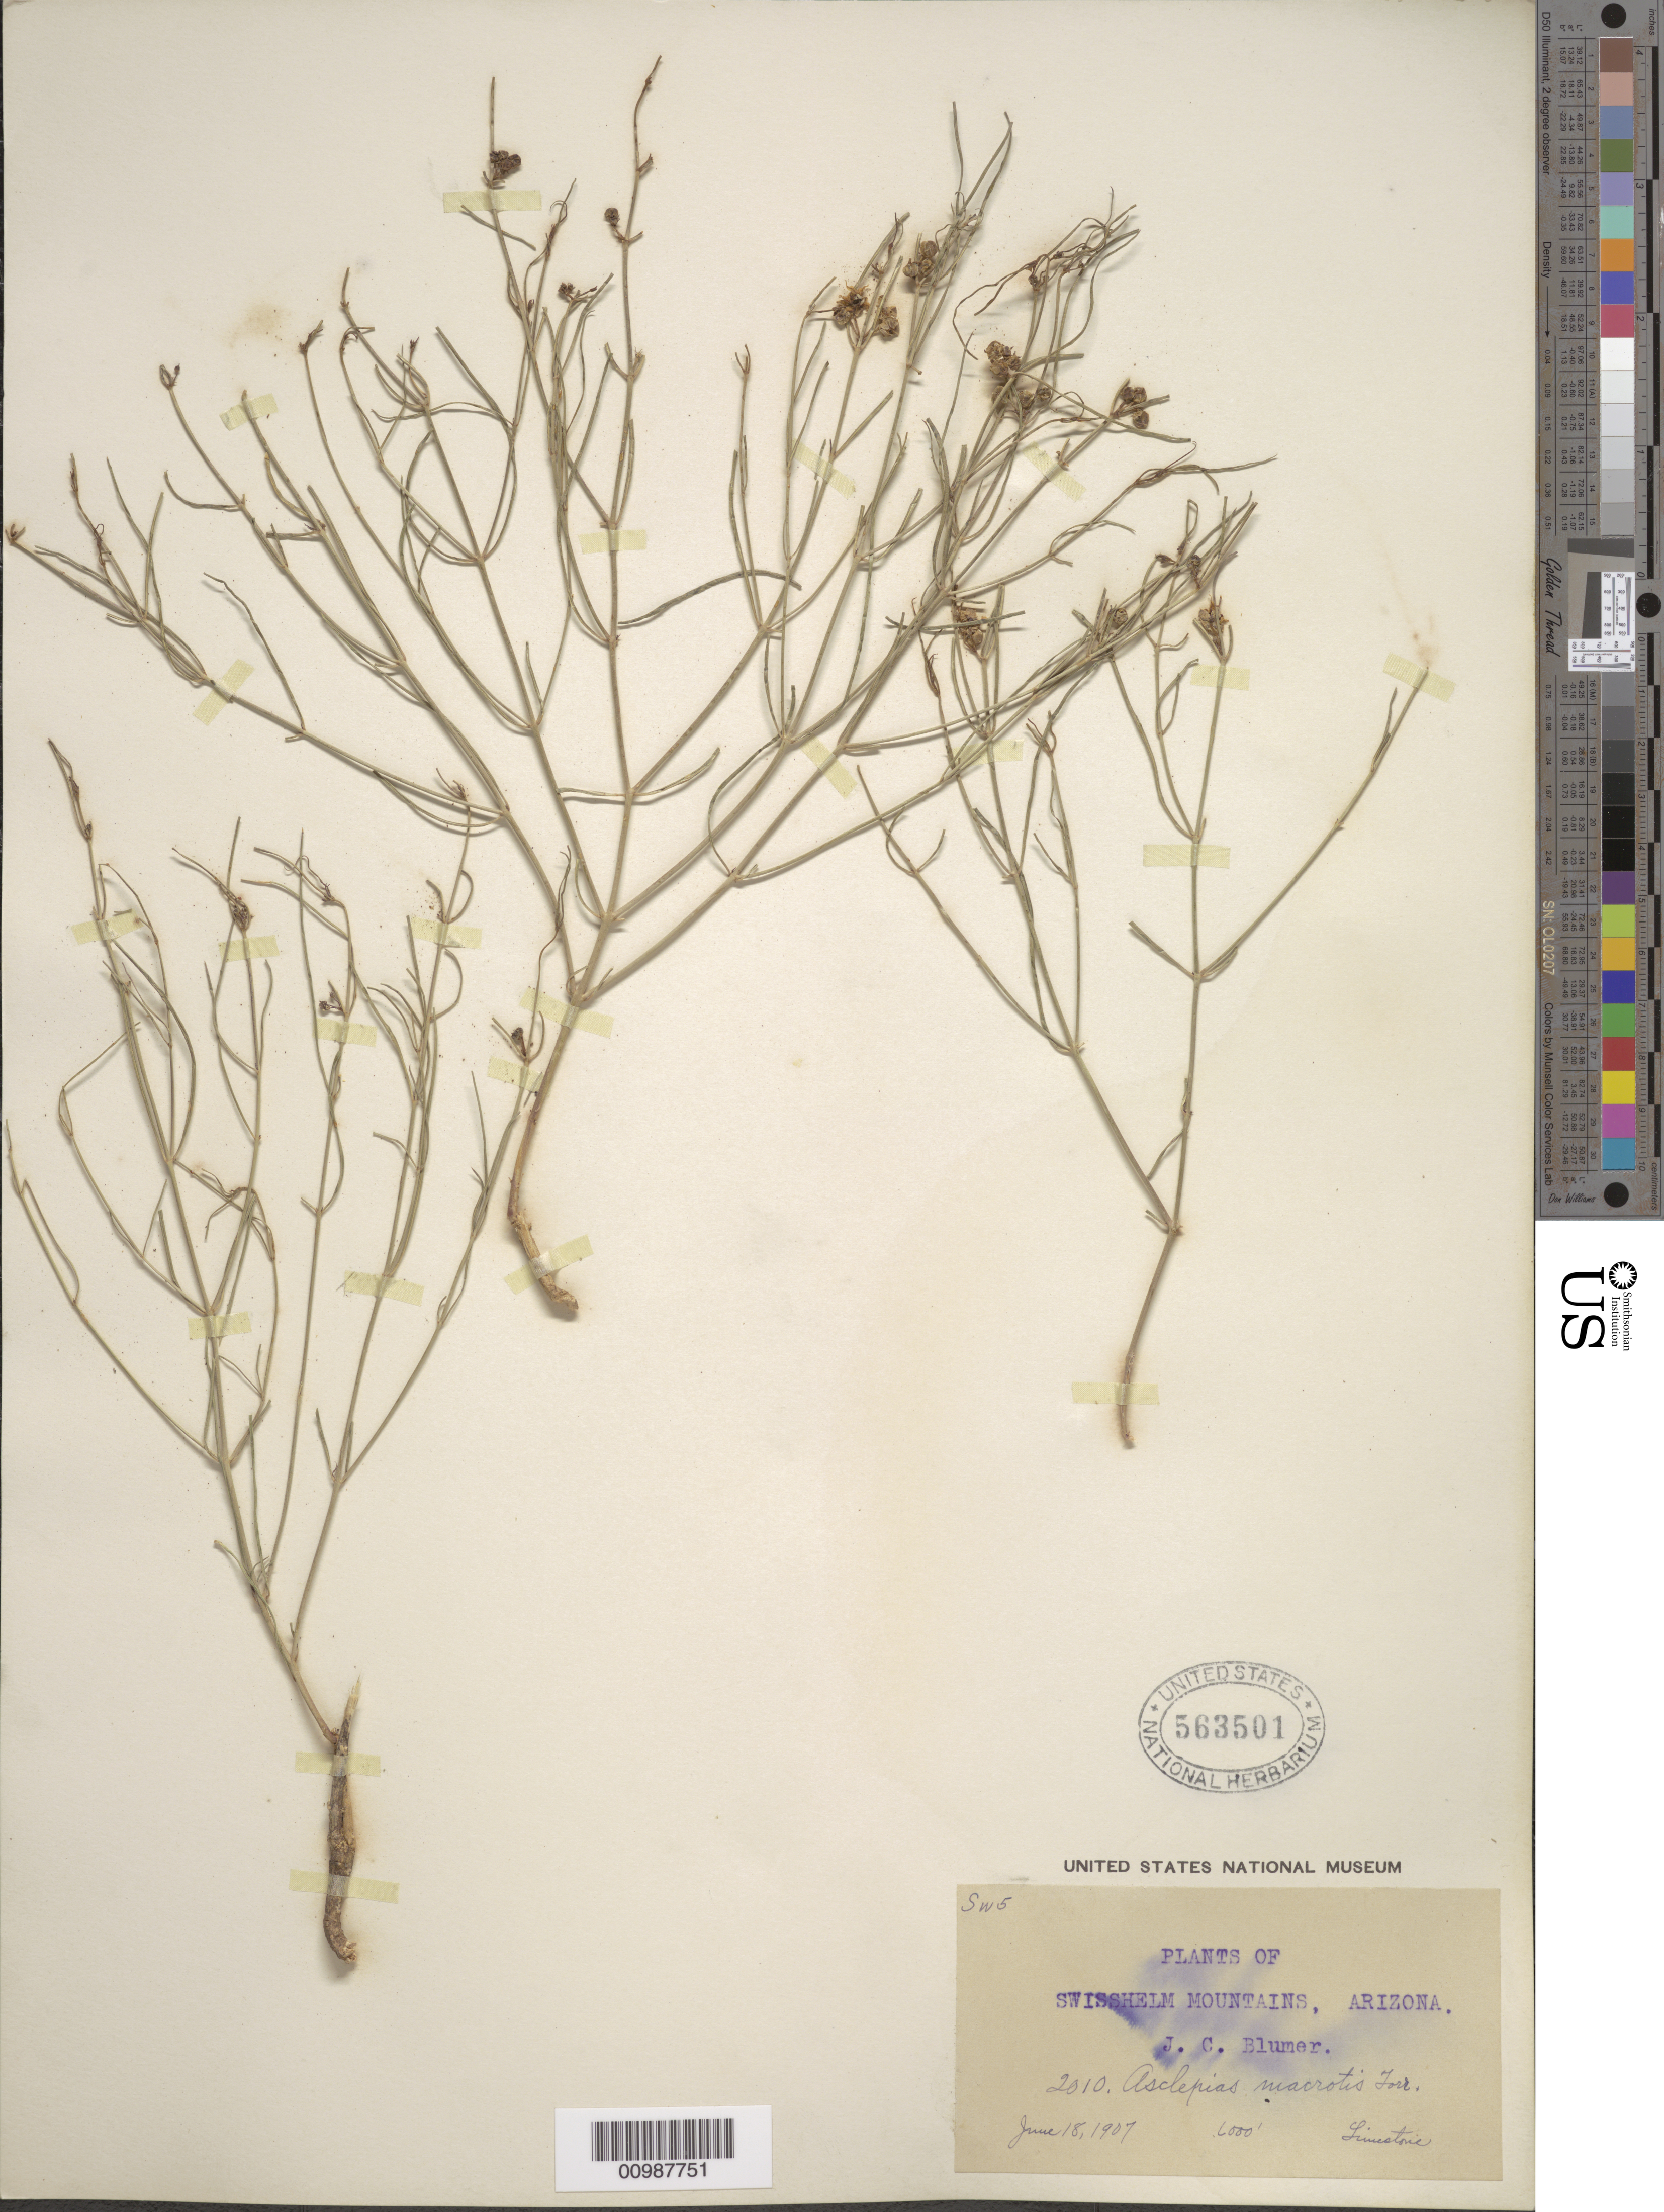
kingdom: Plantae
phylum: Tracheophyta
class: Magnoliopsida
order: Gentianales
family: Apocynaceae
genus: Asclepias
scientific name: Asclepias macrotis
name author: Torr. in Emory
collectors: J. C. Blumer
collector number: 2010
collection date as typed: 18 Jun 1907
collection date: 1907-06-18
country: United States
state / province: Arizona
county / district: Cochise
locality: Swisshelm Mountains; Limestone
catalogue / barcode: US 563501